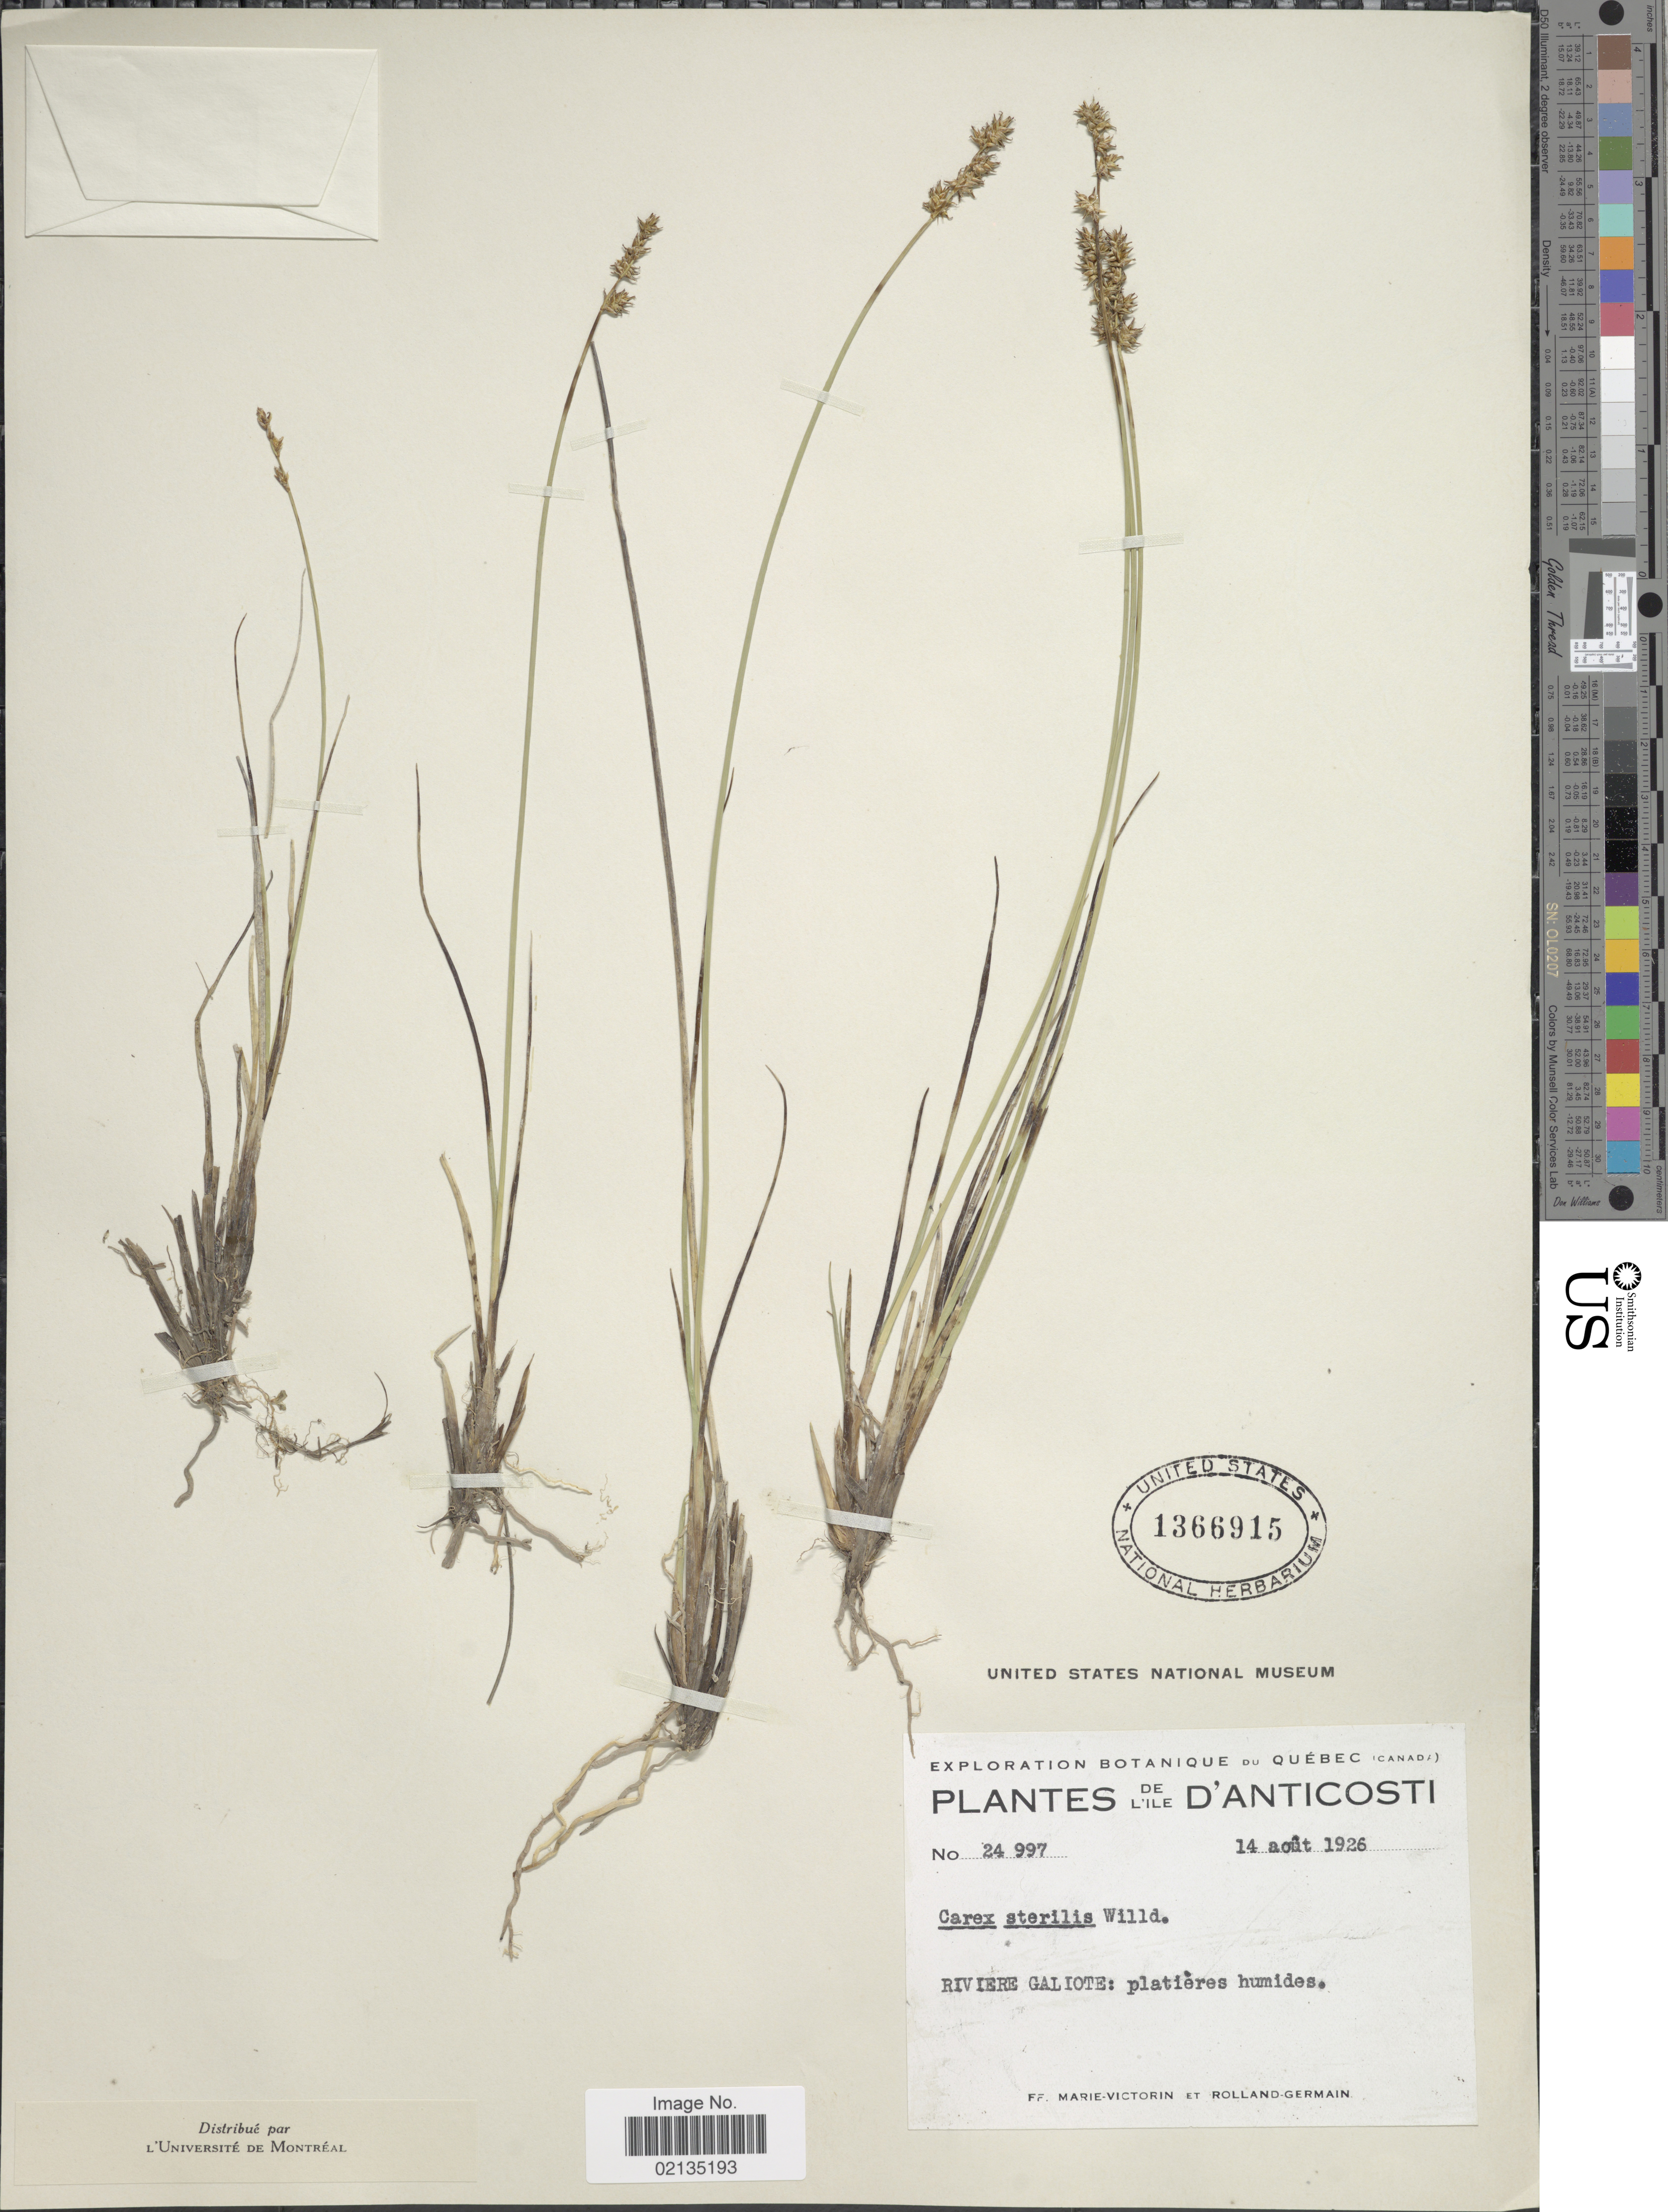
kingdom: Plantae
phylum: Tracheophyta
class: Liliopsida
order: Poales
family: Cyperaceae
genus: Carex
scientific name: Carex sterilis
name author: Willd.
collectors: F. Marie-Victorin & Rolland-Germain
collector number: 24997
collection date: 1926-08-14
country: Canada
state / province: Quebec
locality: L'ile D'Anticosti, Riviere Galiote: plateieres humides.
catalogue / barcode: US 1366915